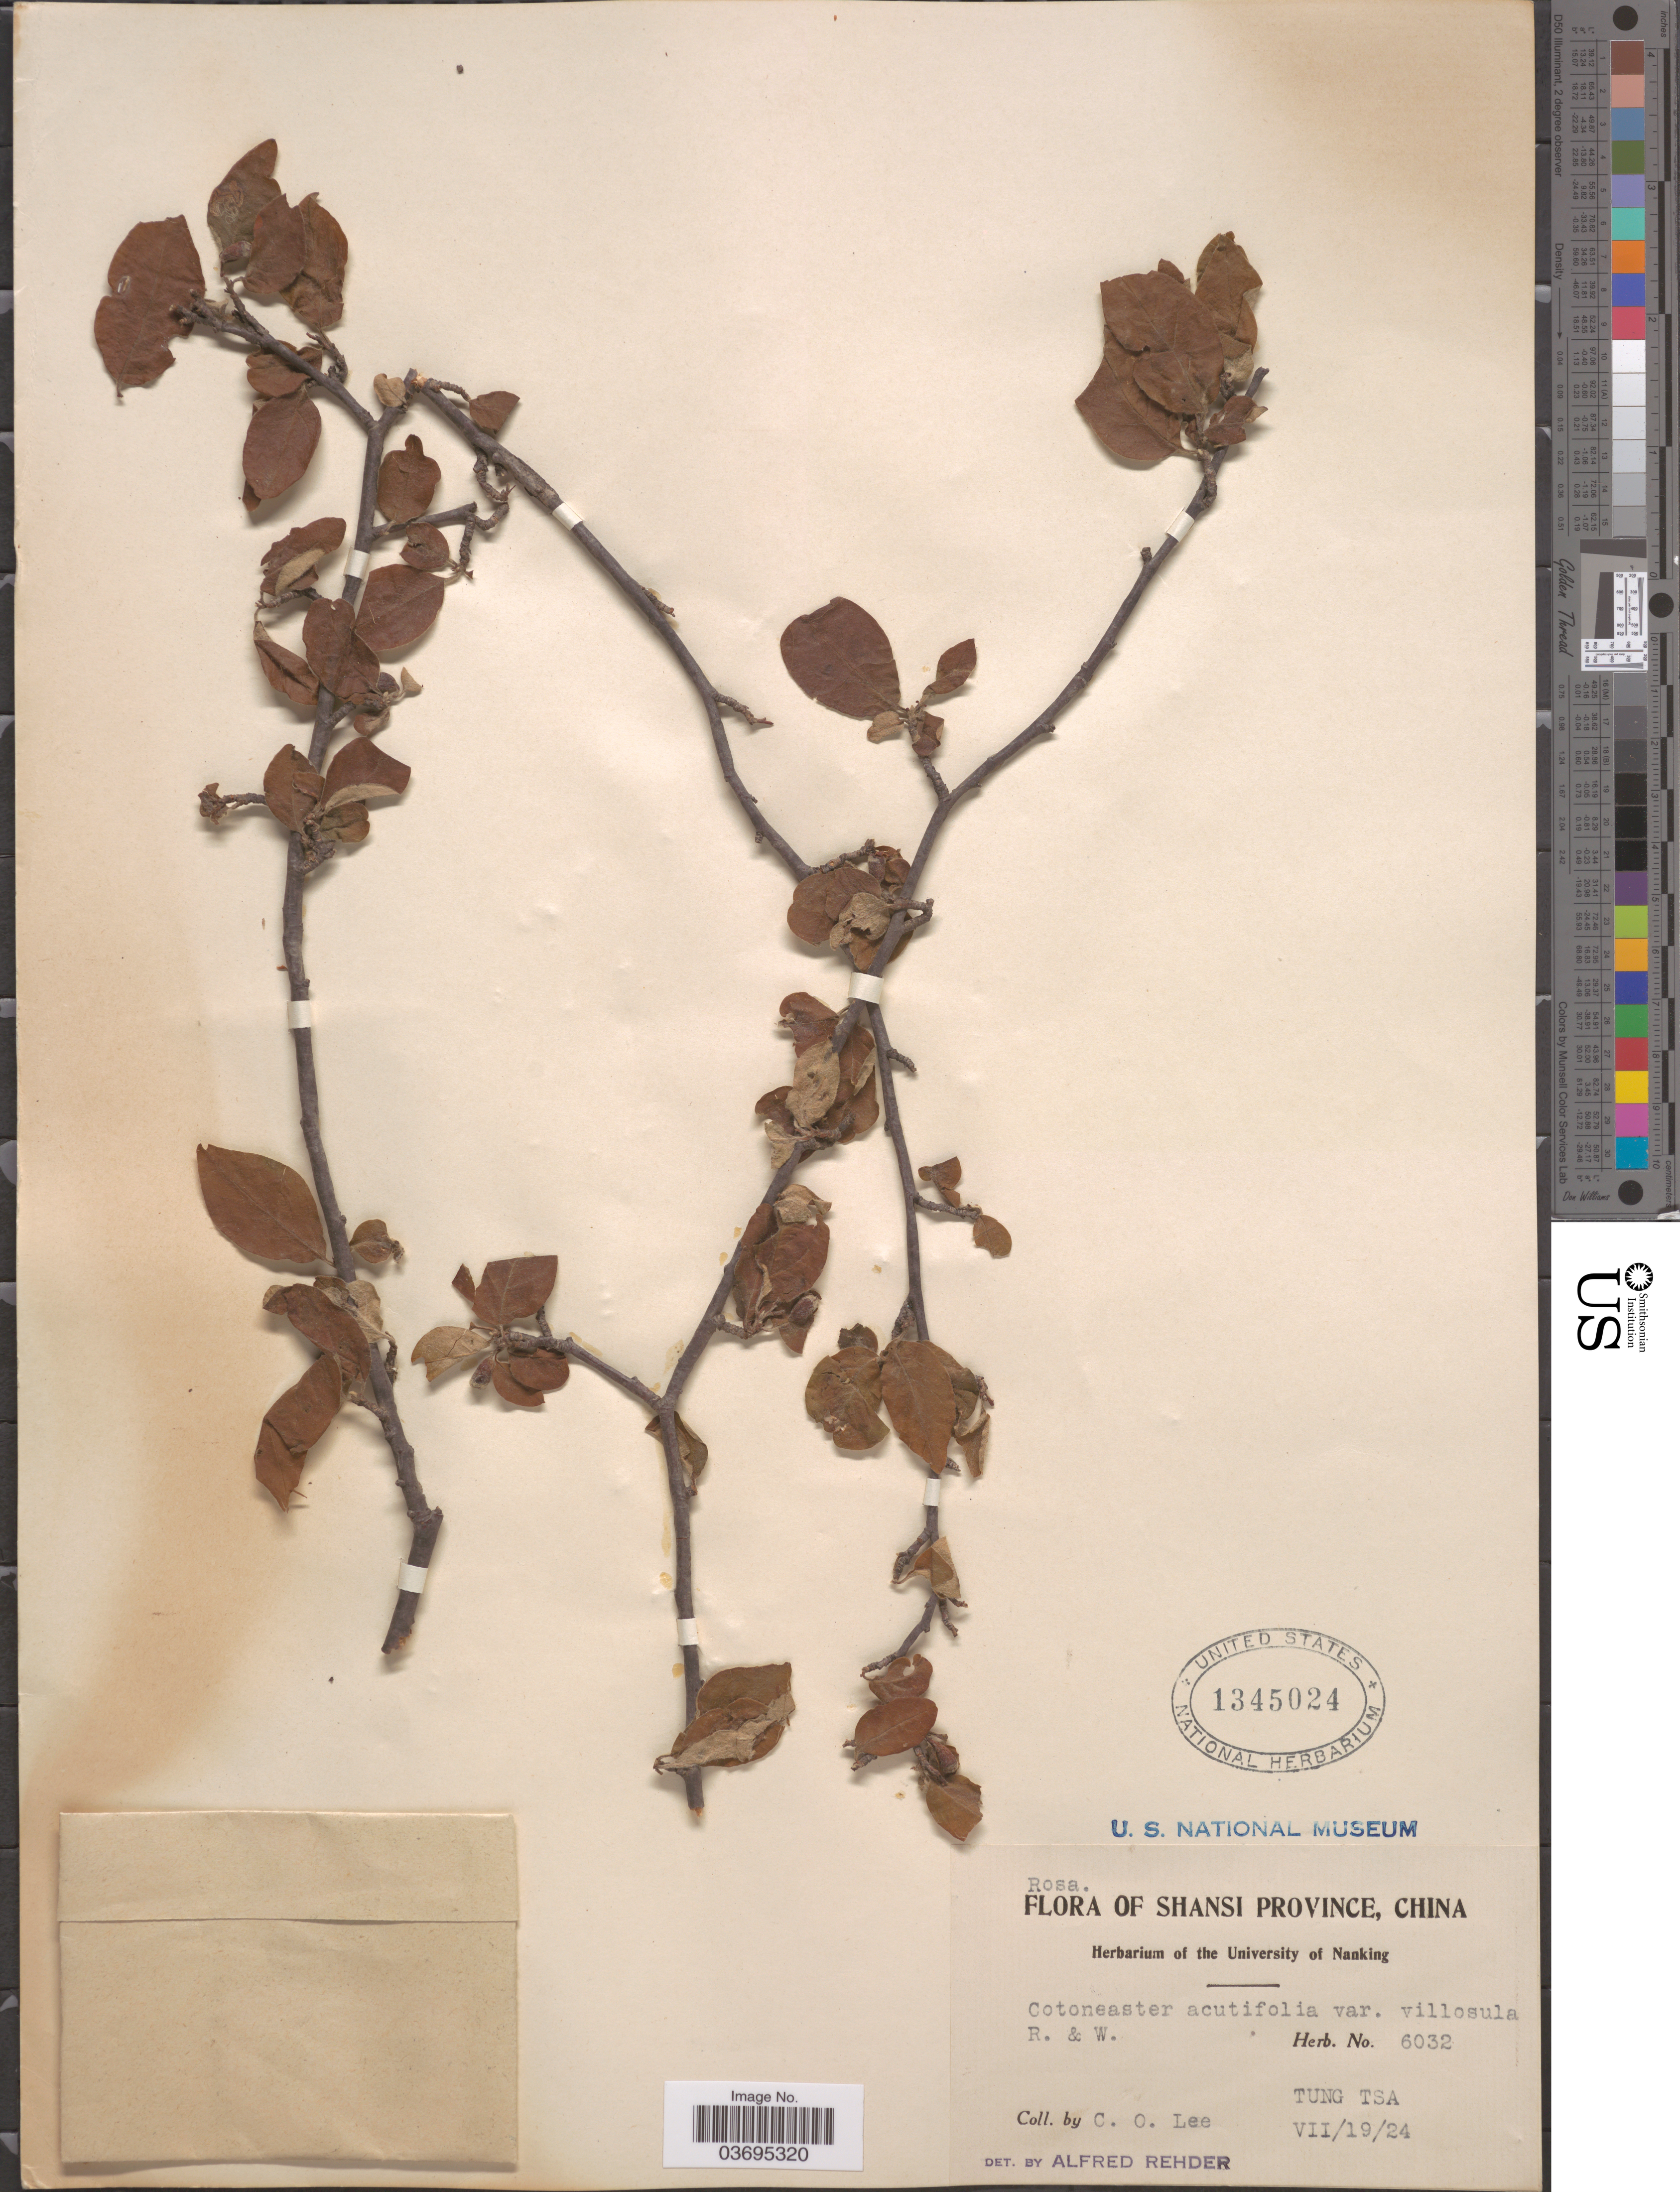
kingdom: Plantae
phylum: Tracheophyta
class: Magnoliopsida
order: Rosales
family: Rosaceae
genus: Cotoneaster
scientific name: Cotoneaster acutifolius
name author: Turcz.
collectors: C. Lee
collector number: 6032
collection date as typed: Transcribed d/m/y: 19/7/24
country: China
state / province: Shanxi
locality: Shansi Province. Tung Tsa.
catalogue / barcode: US 1345024